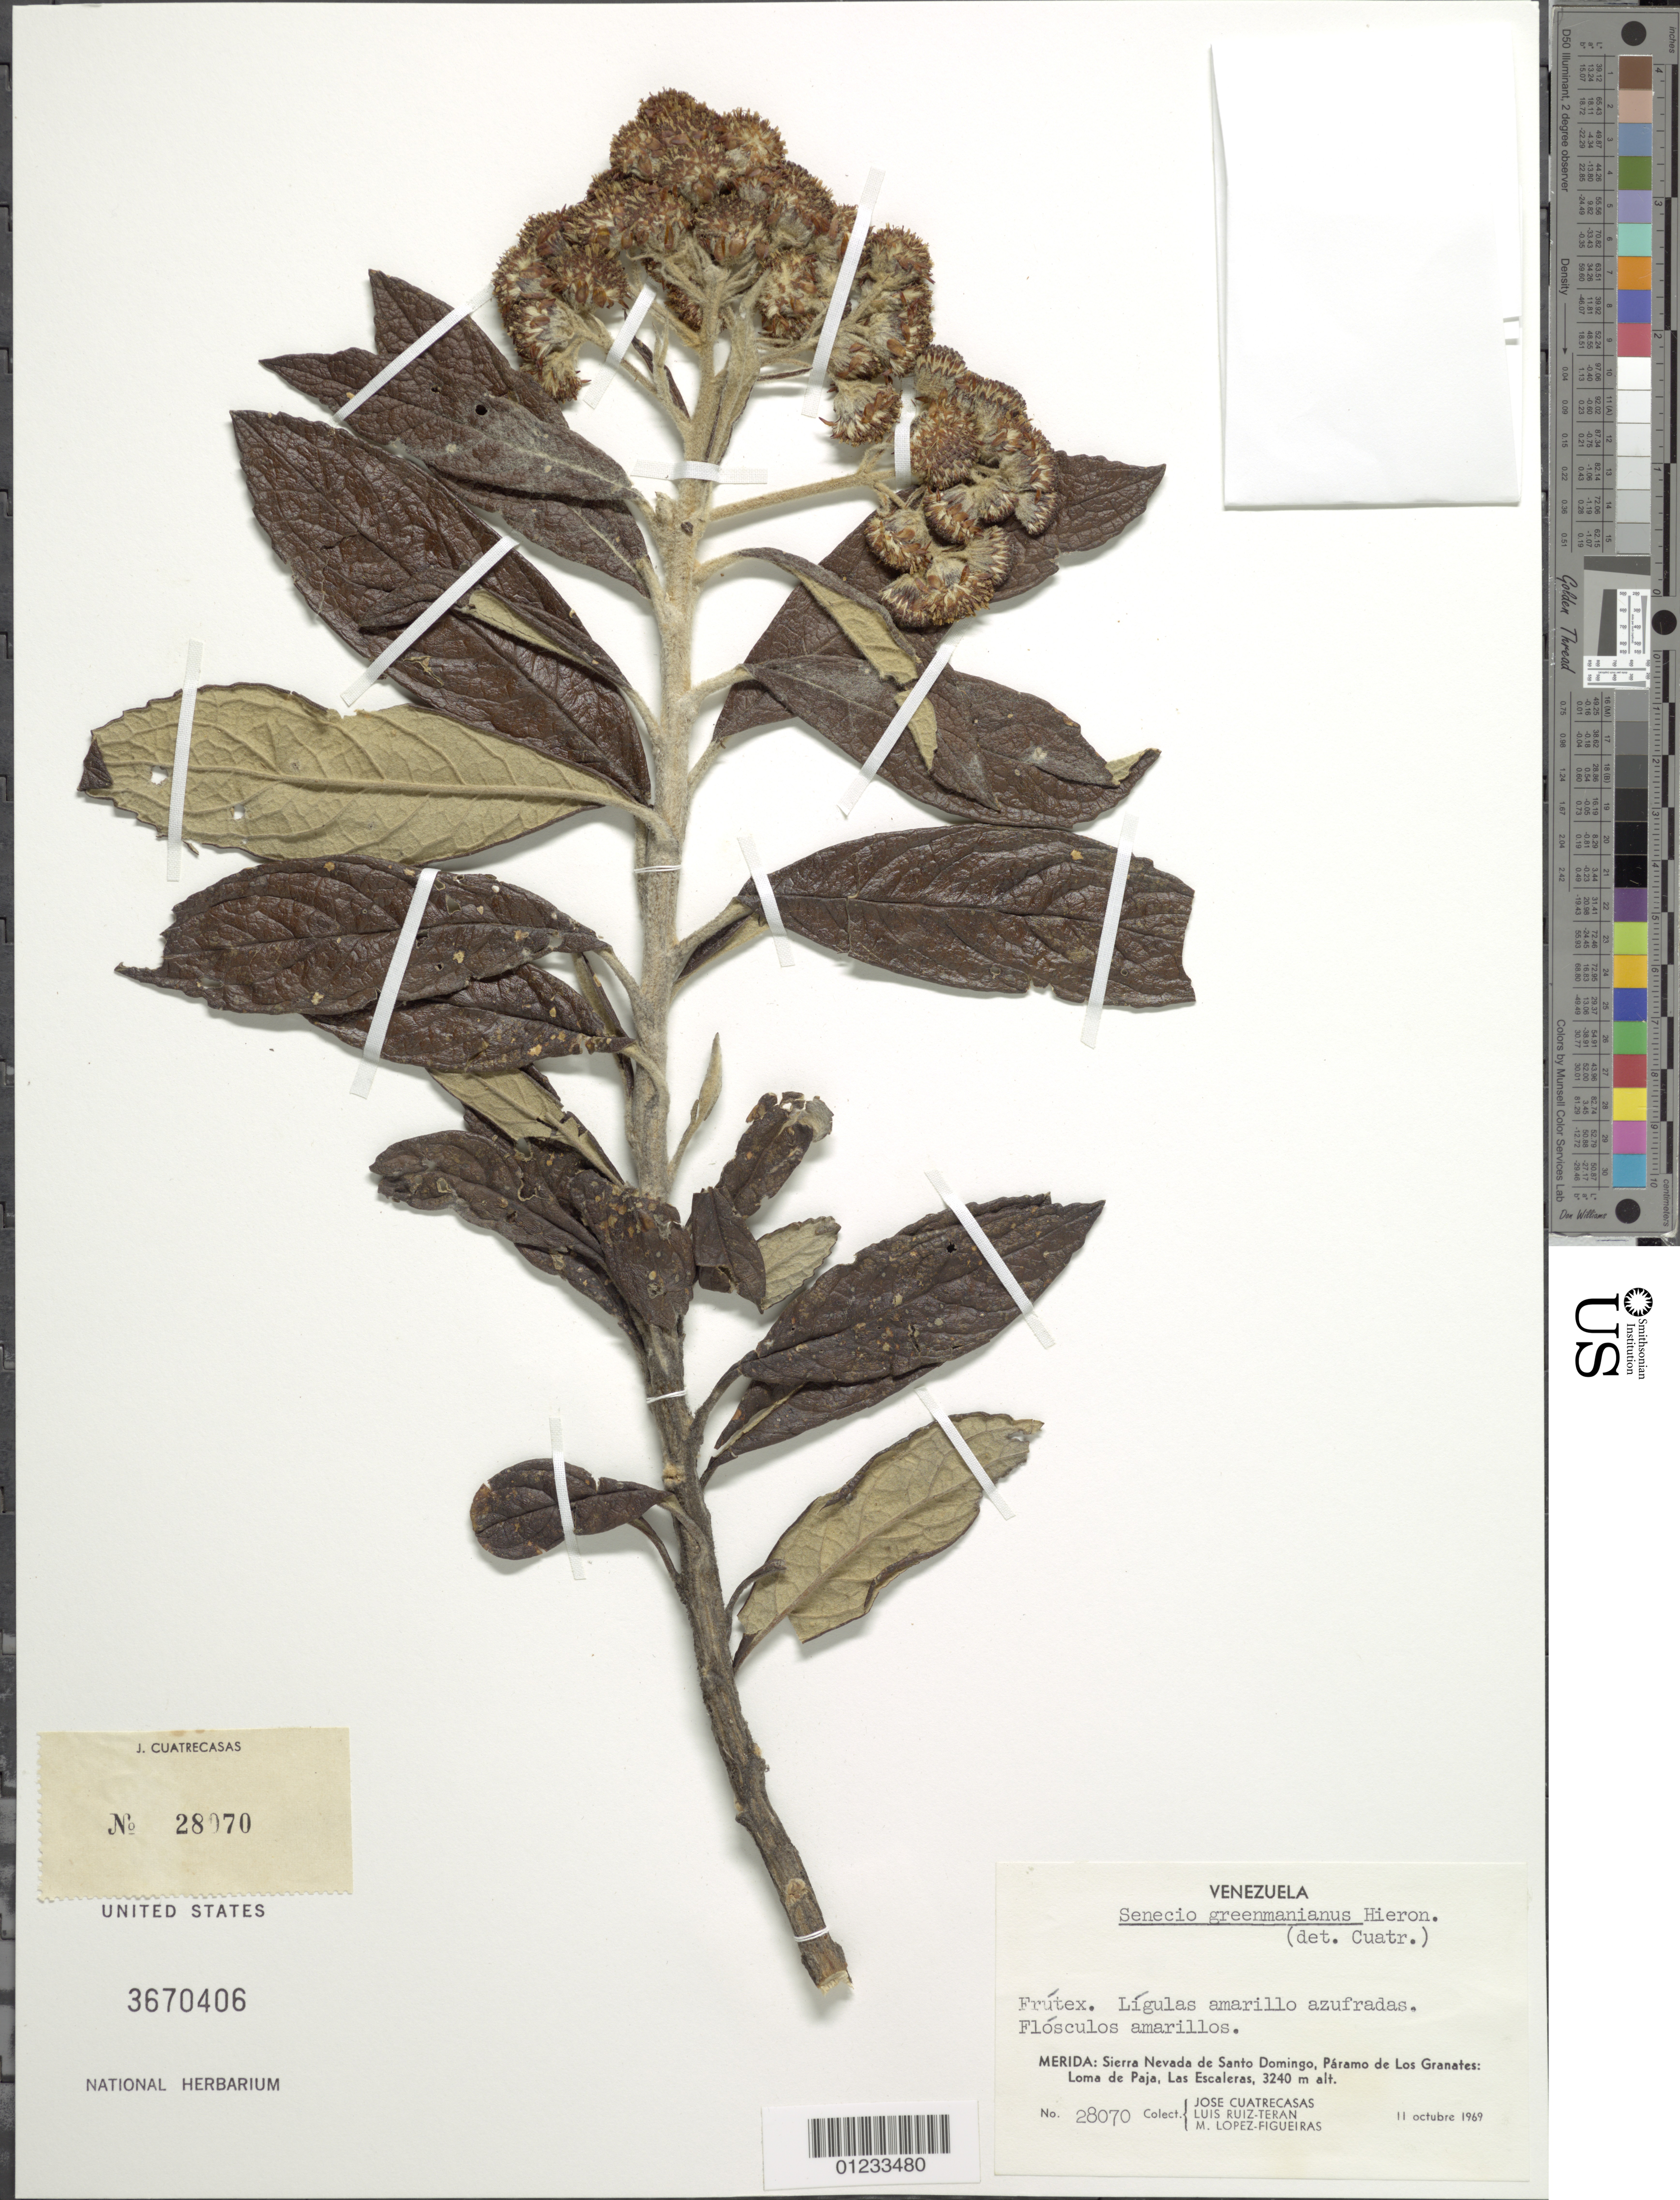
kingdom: Plantae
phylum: Tracheophyta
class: Magnoliopsida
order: Asterales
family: Asteraceae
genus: Pentacalia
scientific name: Pentacalia greenmaniana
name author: (Hieron.) Cuatrec.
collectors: J. Cuatrecasas, L. E. Ruíz-Terán & M. López Figueiras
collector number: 28070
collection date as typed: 11 Oct 1969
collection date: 1969-10-11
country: Venezuela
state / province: Mérida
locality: Sierra Nevada de Santo Domingo, Paramo de Los Granates, Loma de Paja, Las Escaleras.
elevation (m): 3240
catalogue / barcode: US 3670406